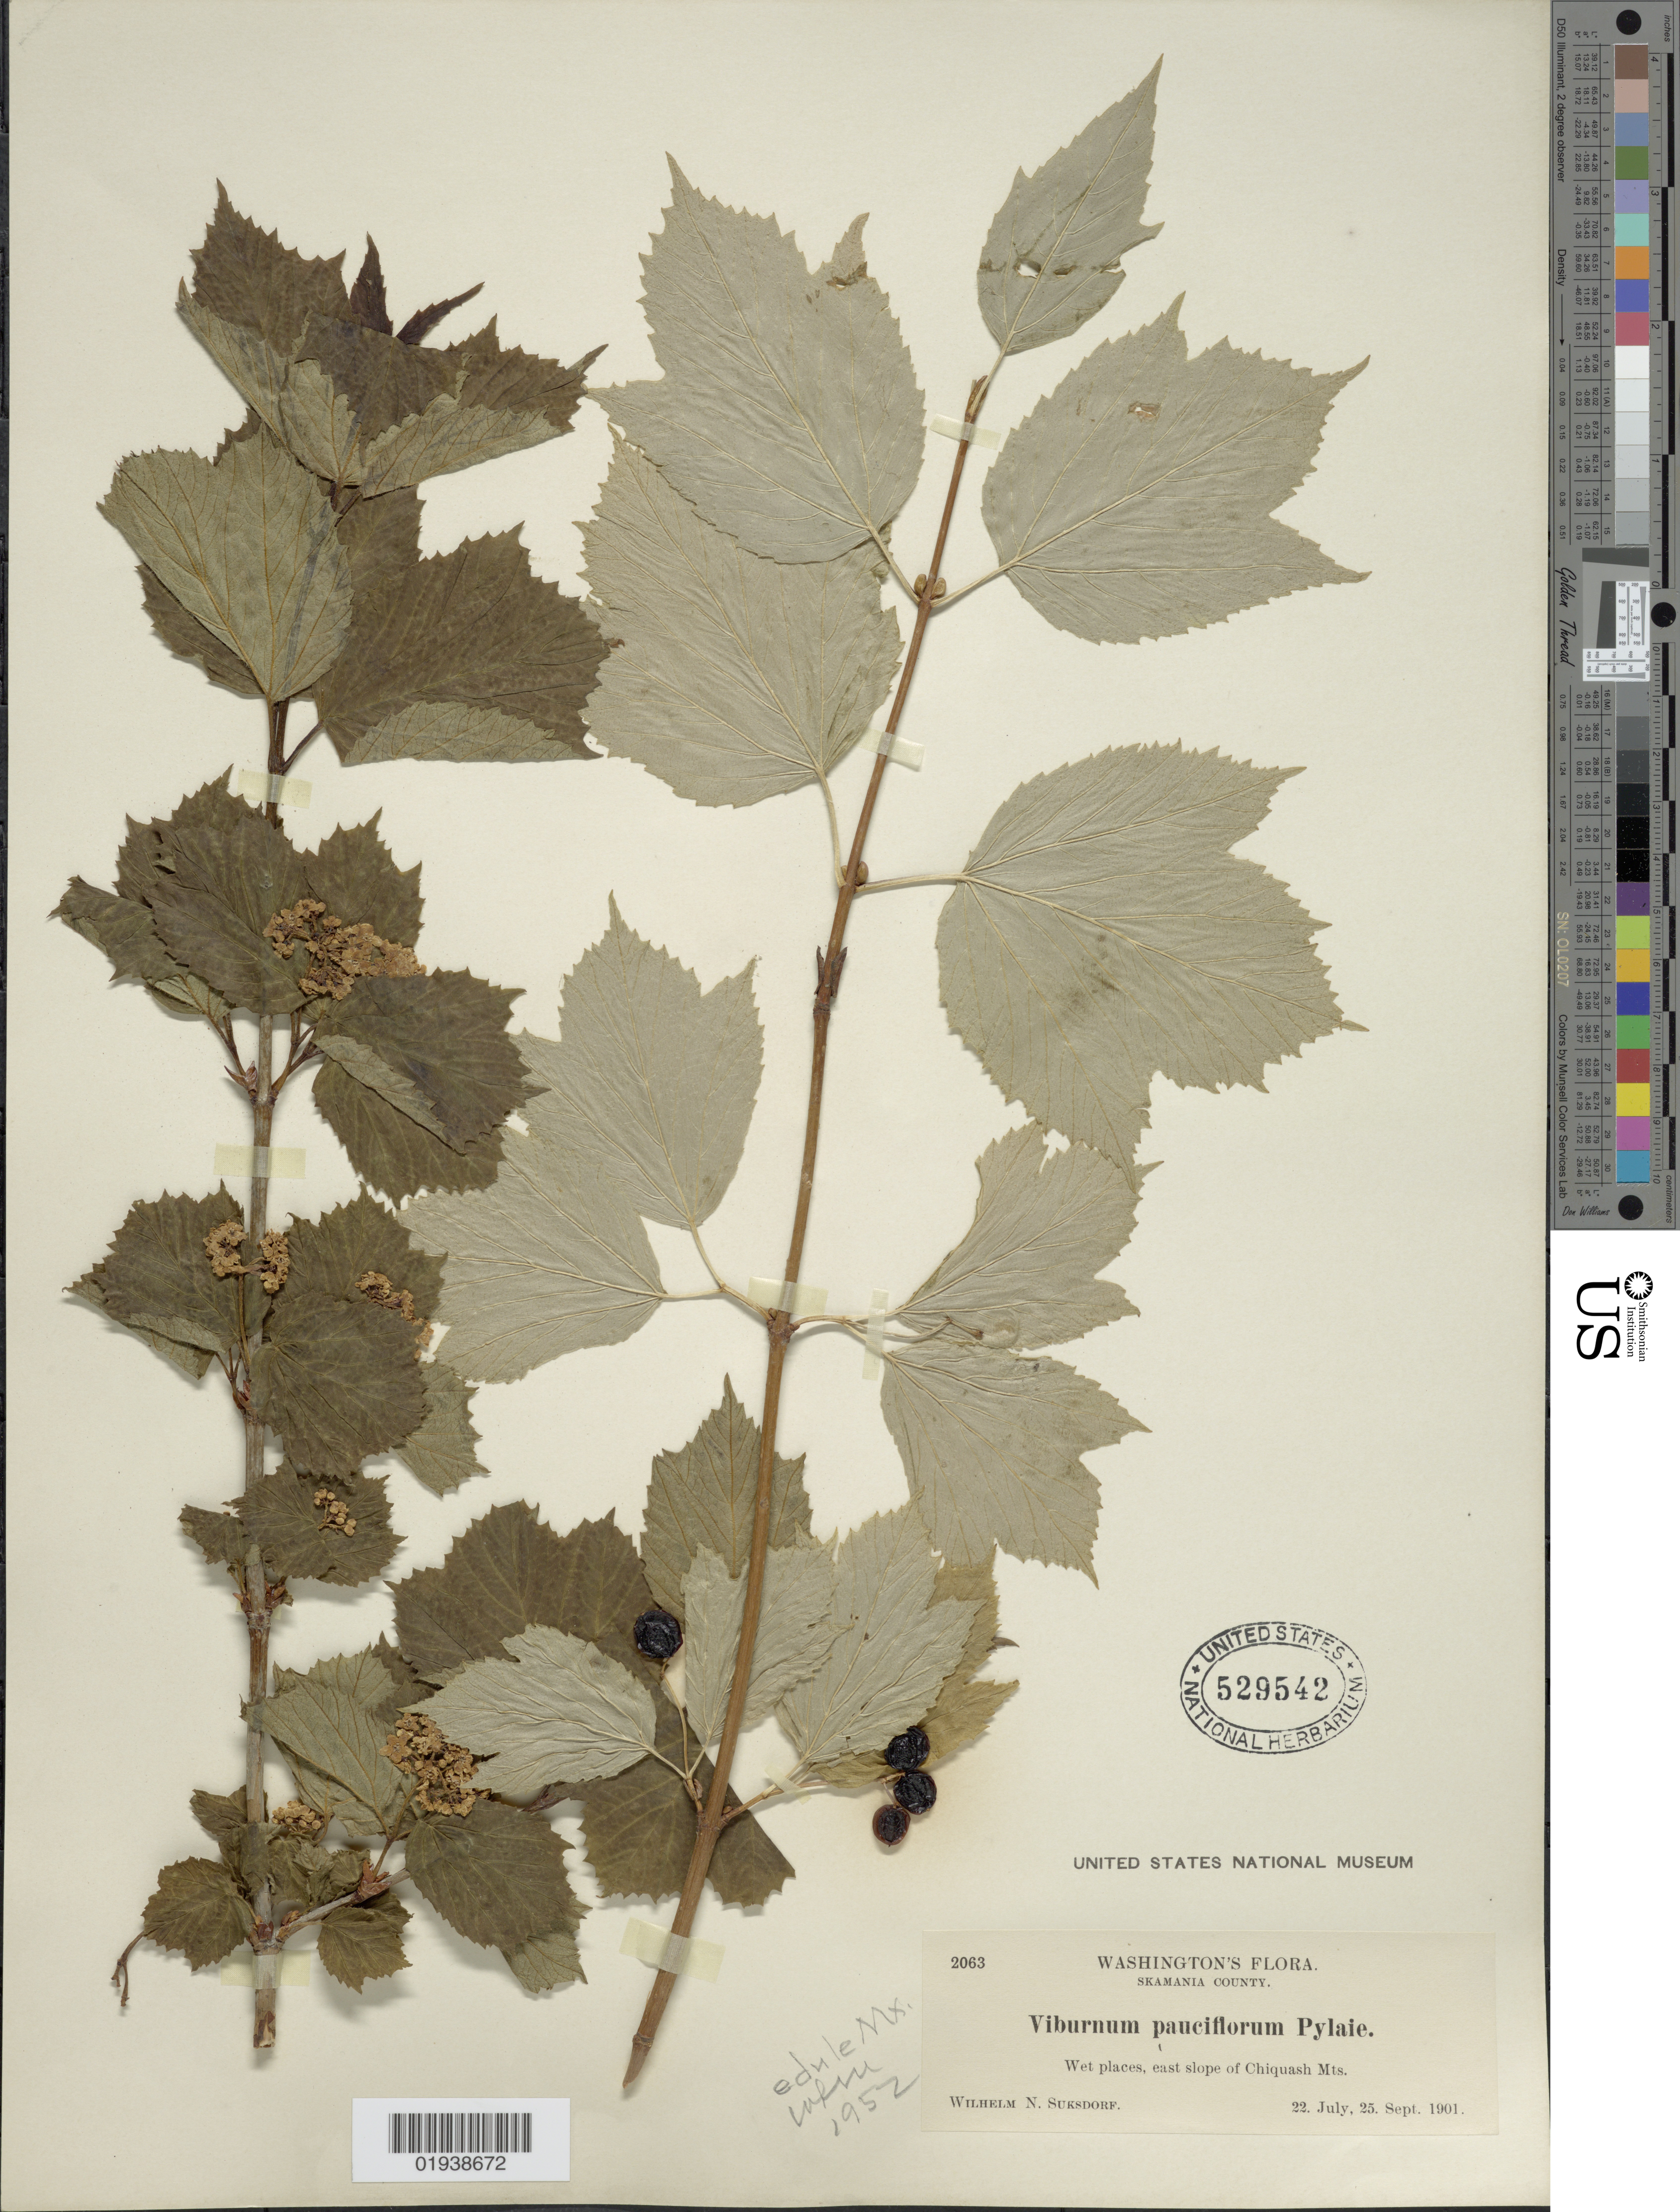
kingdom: Plantae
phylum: Tracheophyta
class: Magnoliopsida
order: Dipsacales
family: Viburnaceae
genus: Viburnum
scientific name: Viburnum edule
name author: (Michx.) Raf.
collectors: W. N. Suksdorf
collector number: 2063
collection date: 1901-07-22/1901-09-25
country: United States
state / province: Washington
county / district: Skamania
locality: Skamania County. Wet places, east slope of Chiquash Mts.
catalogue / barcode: US 529542